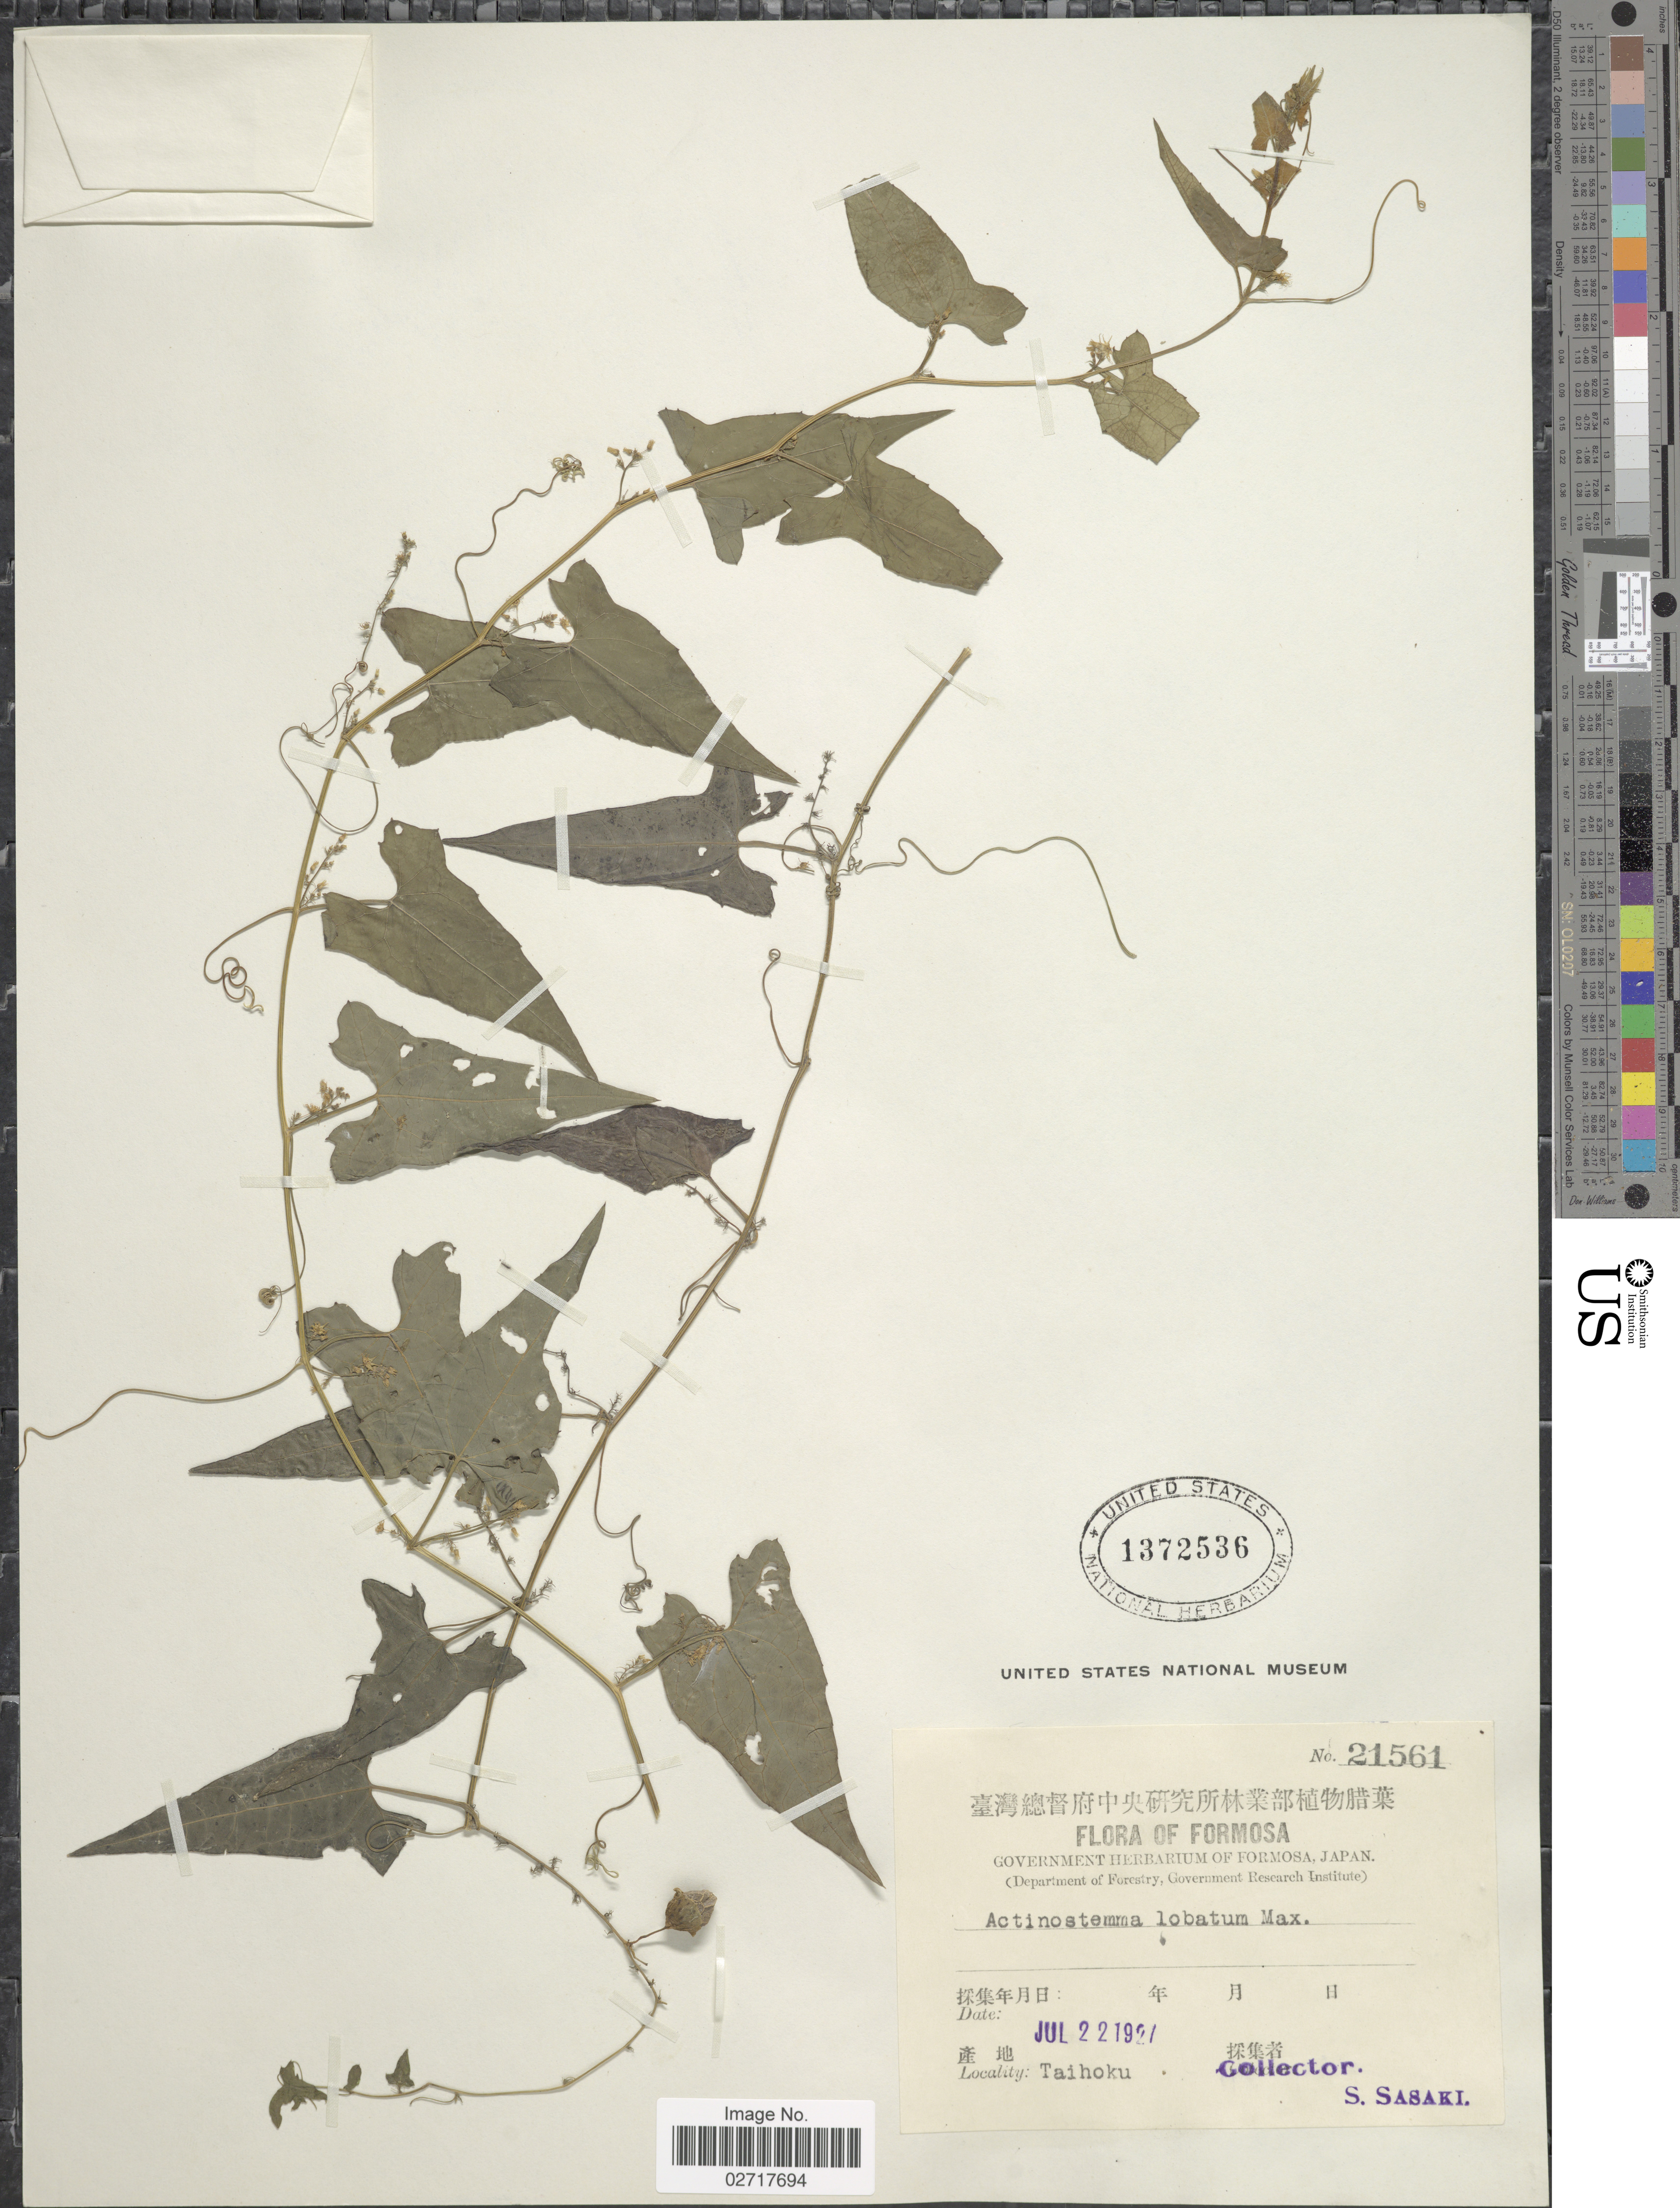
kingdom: Plantae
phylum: Tracheophyta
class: Magnoliopsida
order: Cucurbitales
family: Cucurbitaceae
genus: Actinostemma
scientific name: Actinostemma tenerum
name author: Griff.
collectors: S. Sasaki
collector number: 21561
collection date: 1921-07-22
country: Taiwan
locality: Formosa. Taihoku.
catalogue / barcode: US 1372536